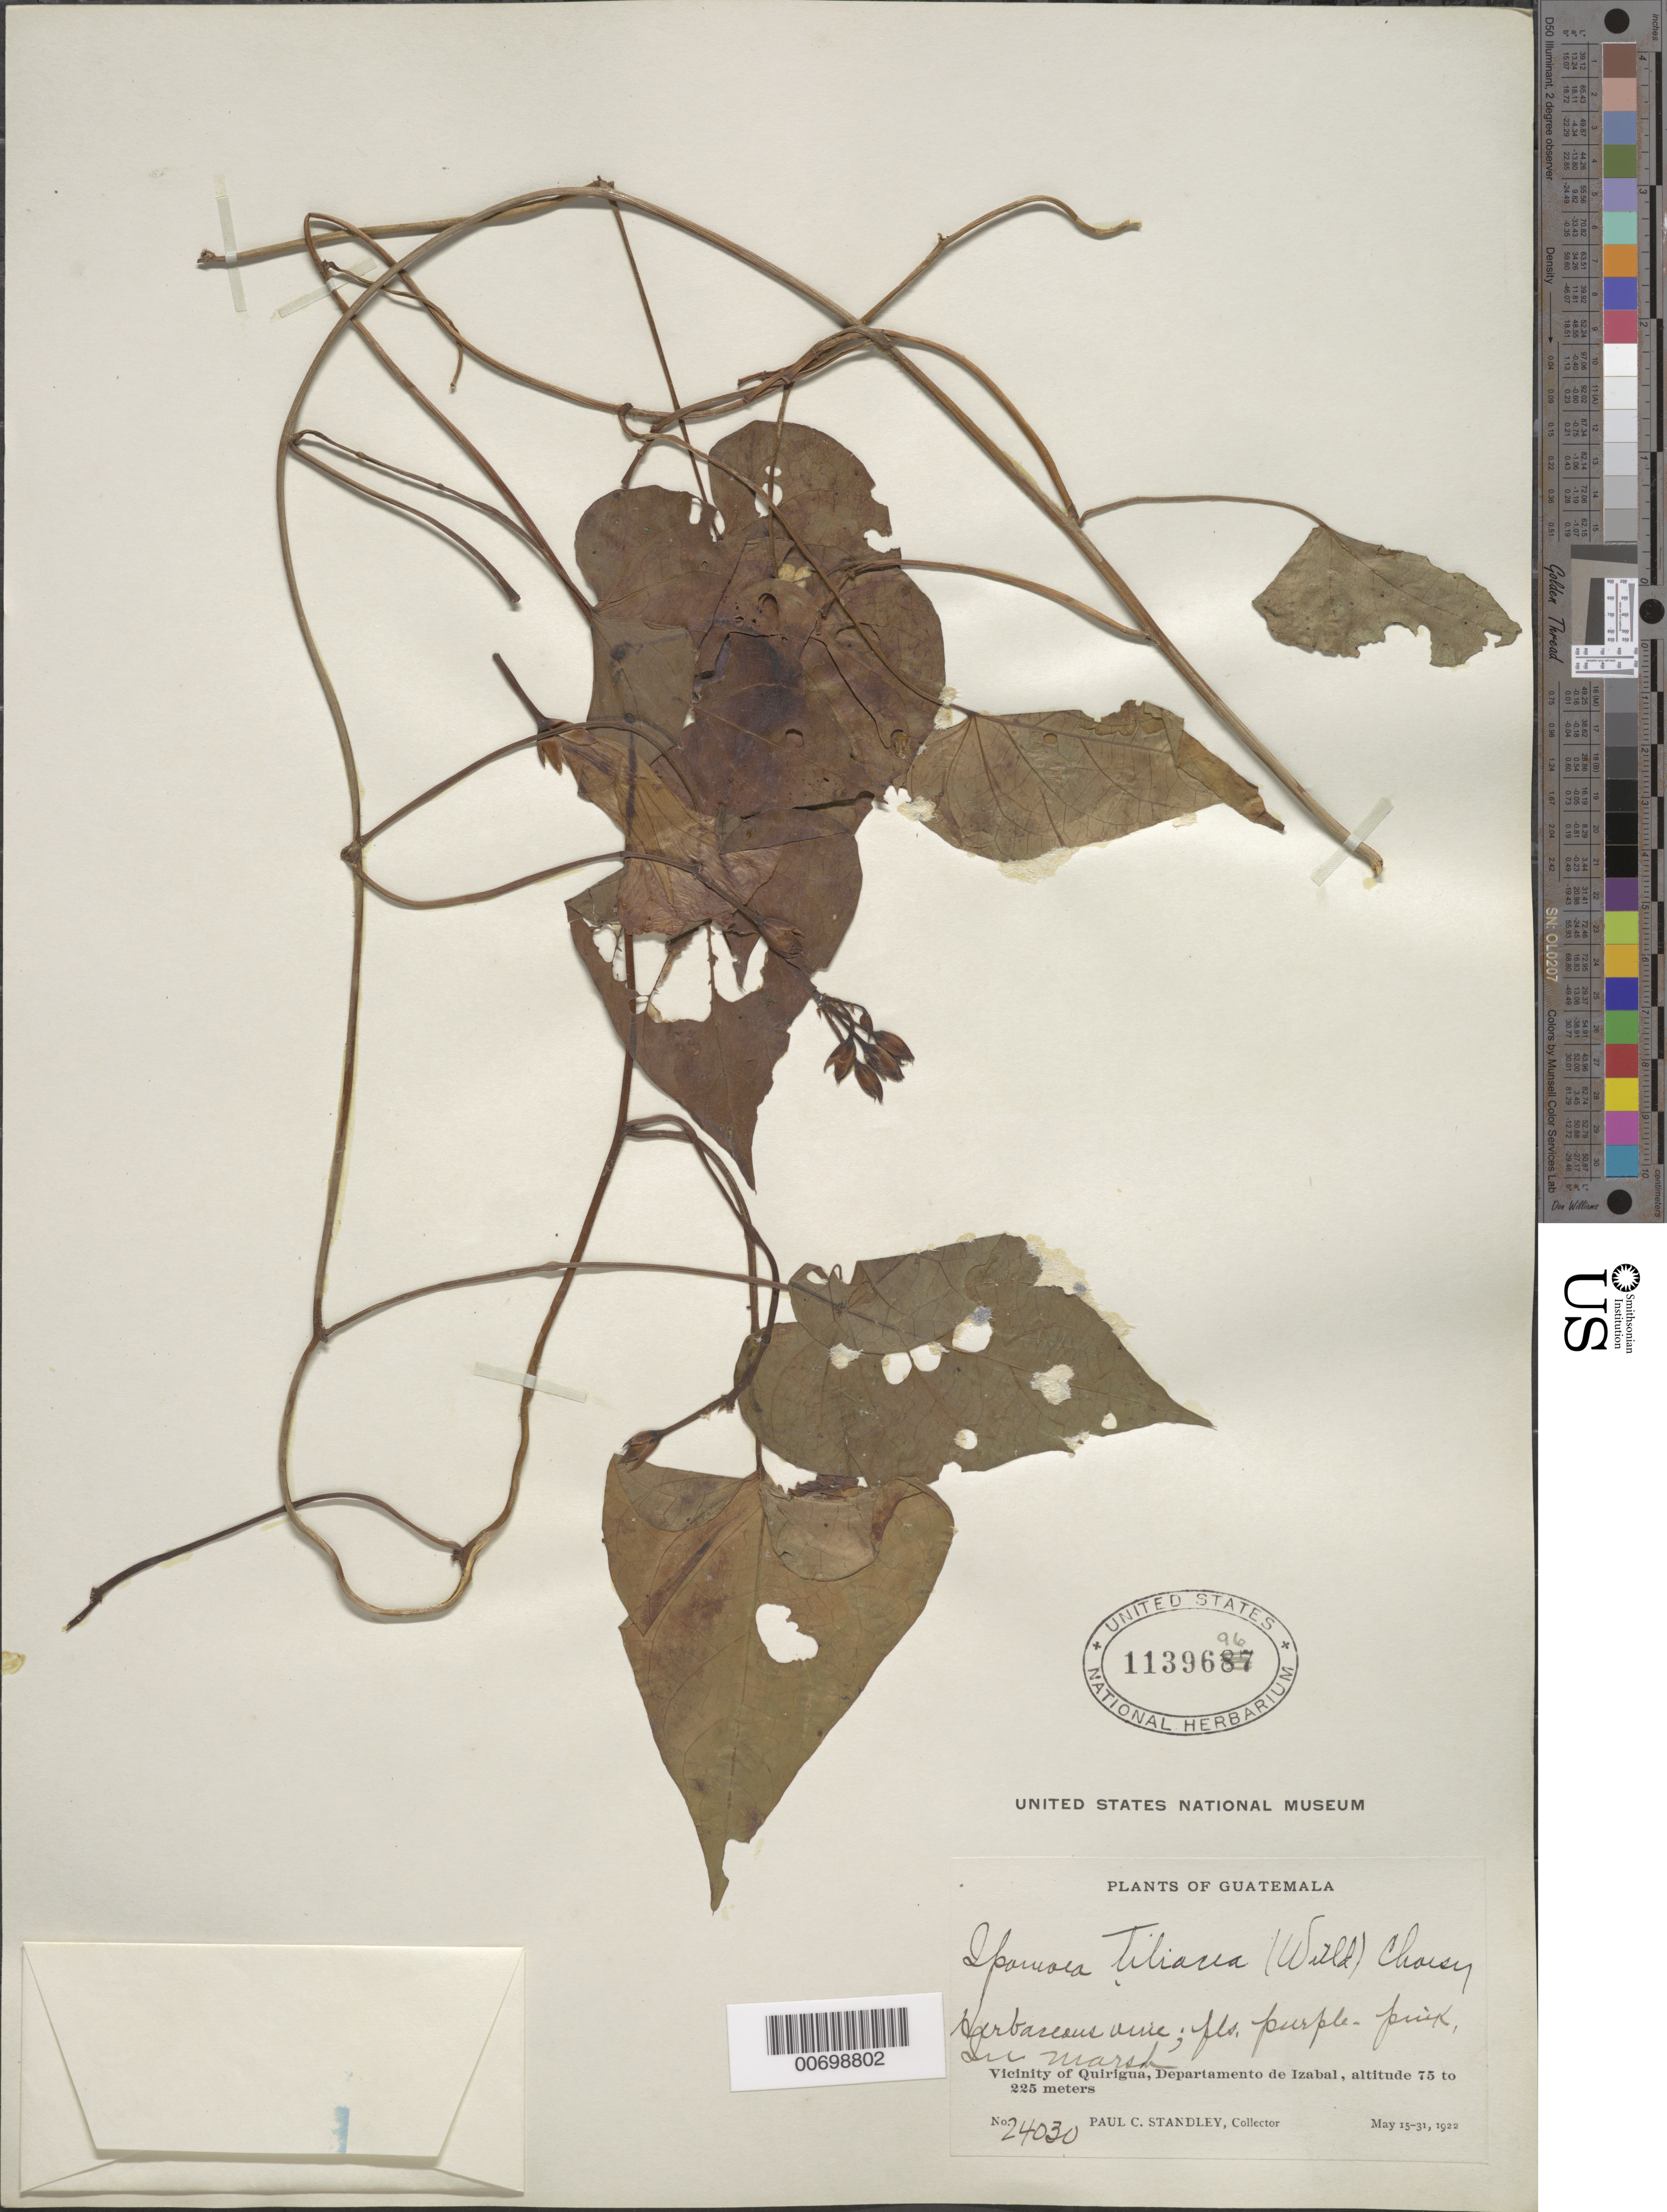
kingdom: Plantae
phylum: Tracheophyta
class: Magnoliopsida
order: Solanales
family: Convolvulaceae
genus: Ipomoea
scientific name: Ipomoea tiliacea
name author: (Willd.) Choisy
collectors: P. C. Standley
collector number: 24030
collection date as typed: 15 May 1922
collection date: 1922-05-15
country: Guatemala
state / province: Izabal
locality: Vicinity of Quirigua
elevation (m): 75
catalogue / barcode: US 1139696